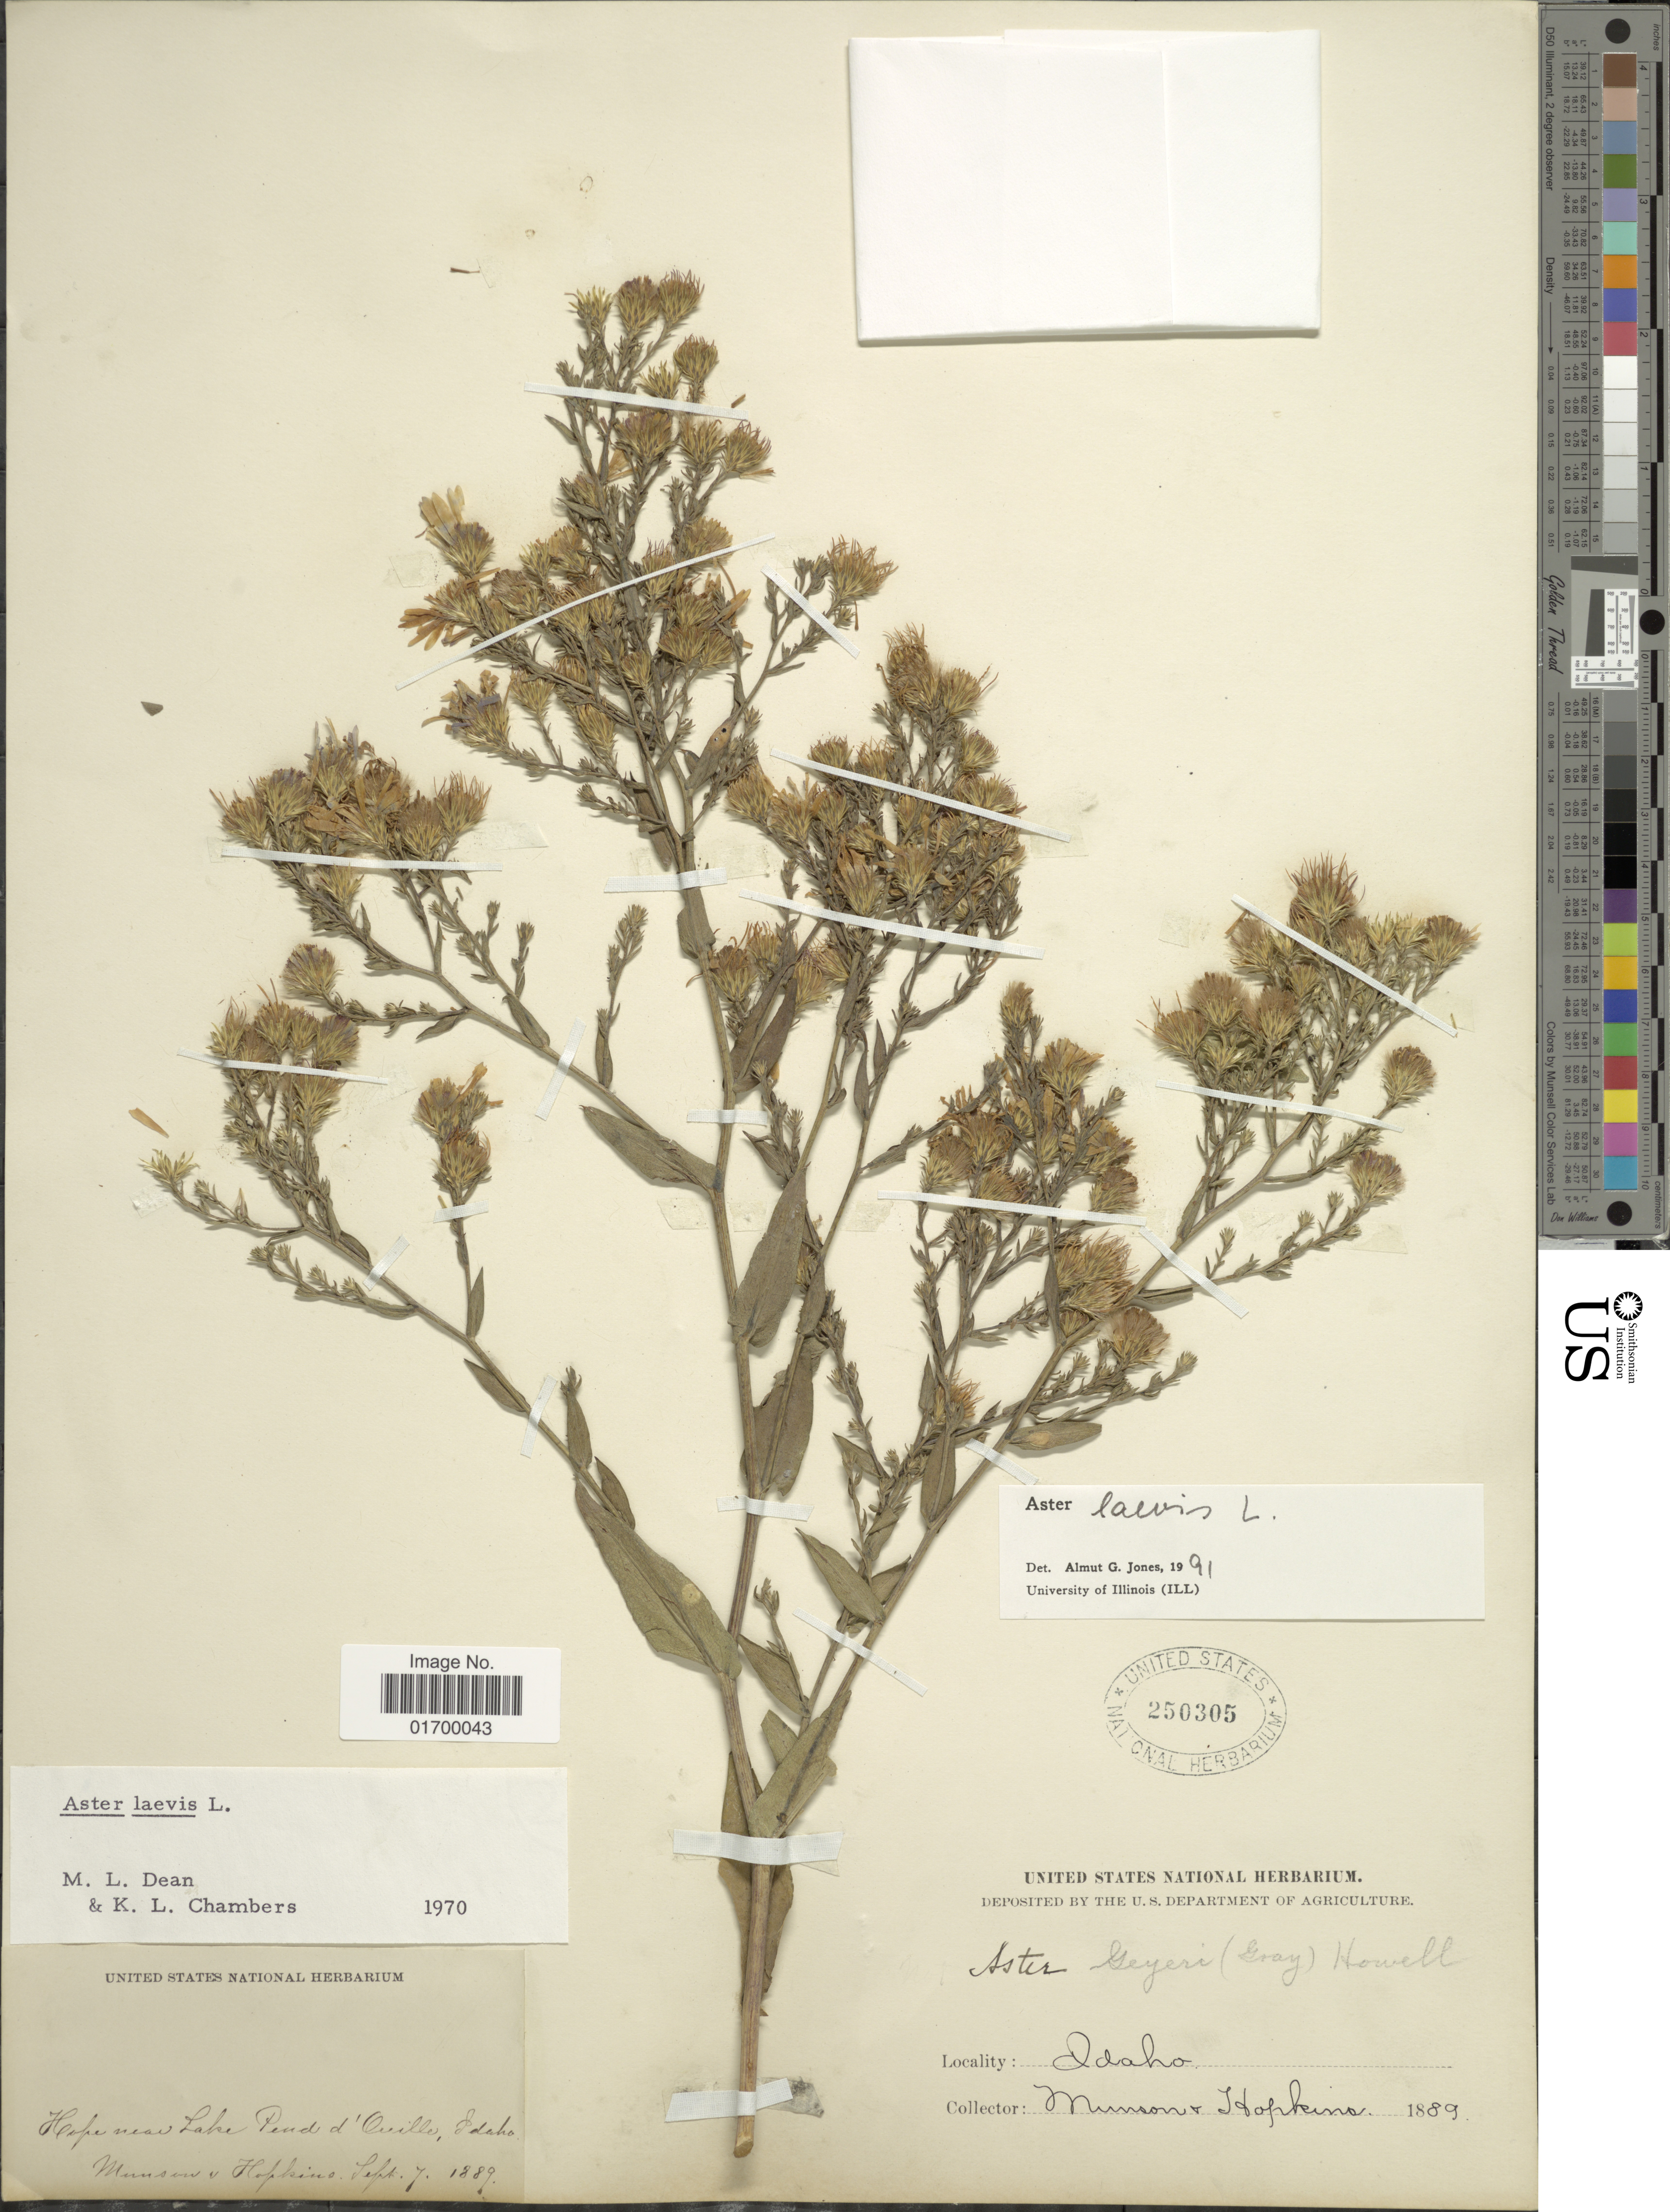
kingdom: Plantae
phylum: Tracheophyta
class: Magnoliopsida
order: Asterales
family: Asteraceae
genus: Symphyotrichum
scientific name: Symphyotrichum laeve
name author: (L.) Á. Löve & D. Löve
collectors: -. Munson & -- Hopkins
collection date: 1889-09-07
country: United States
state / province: Idaho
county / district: Bonner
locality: Hope near Lake Pend d'Oreille.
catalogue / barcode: US 250305